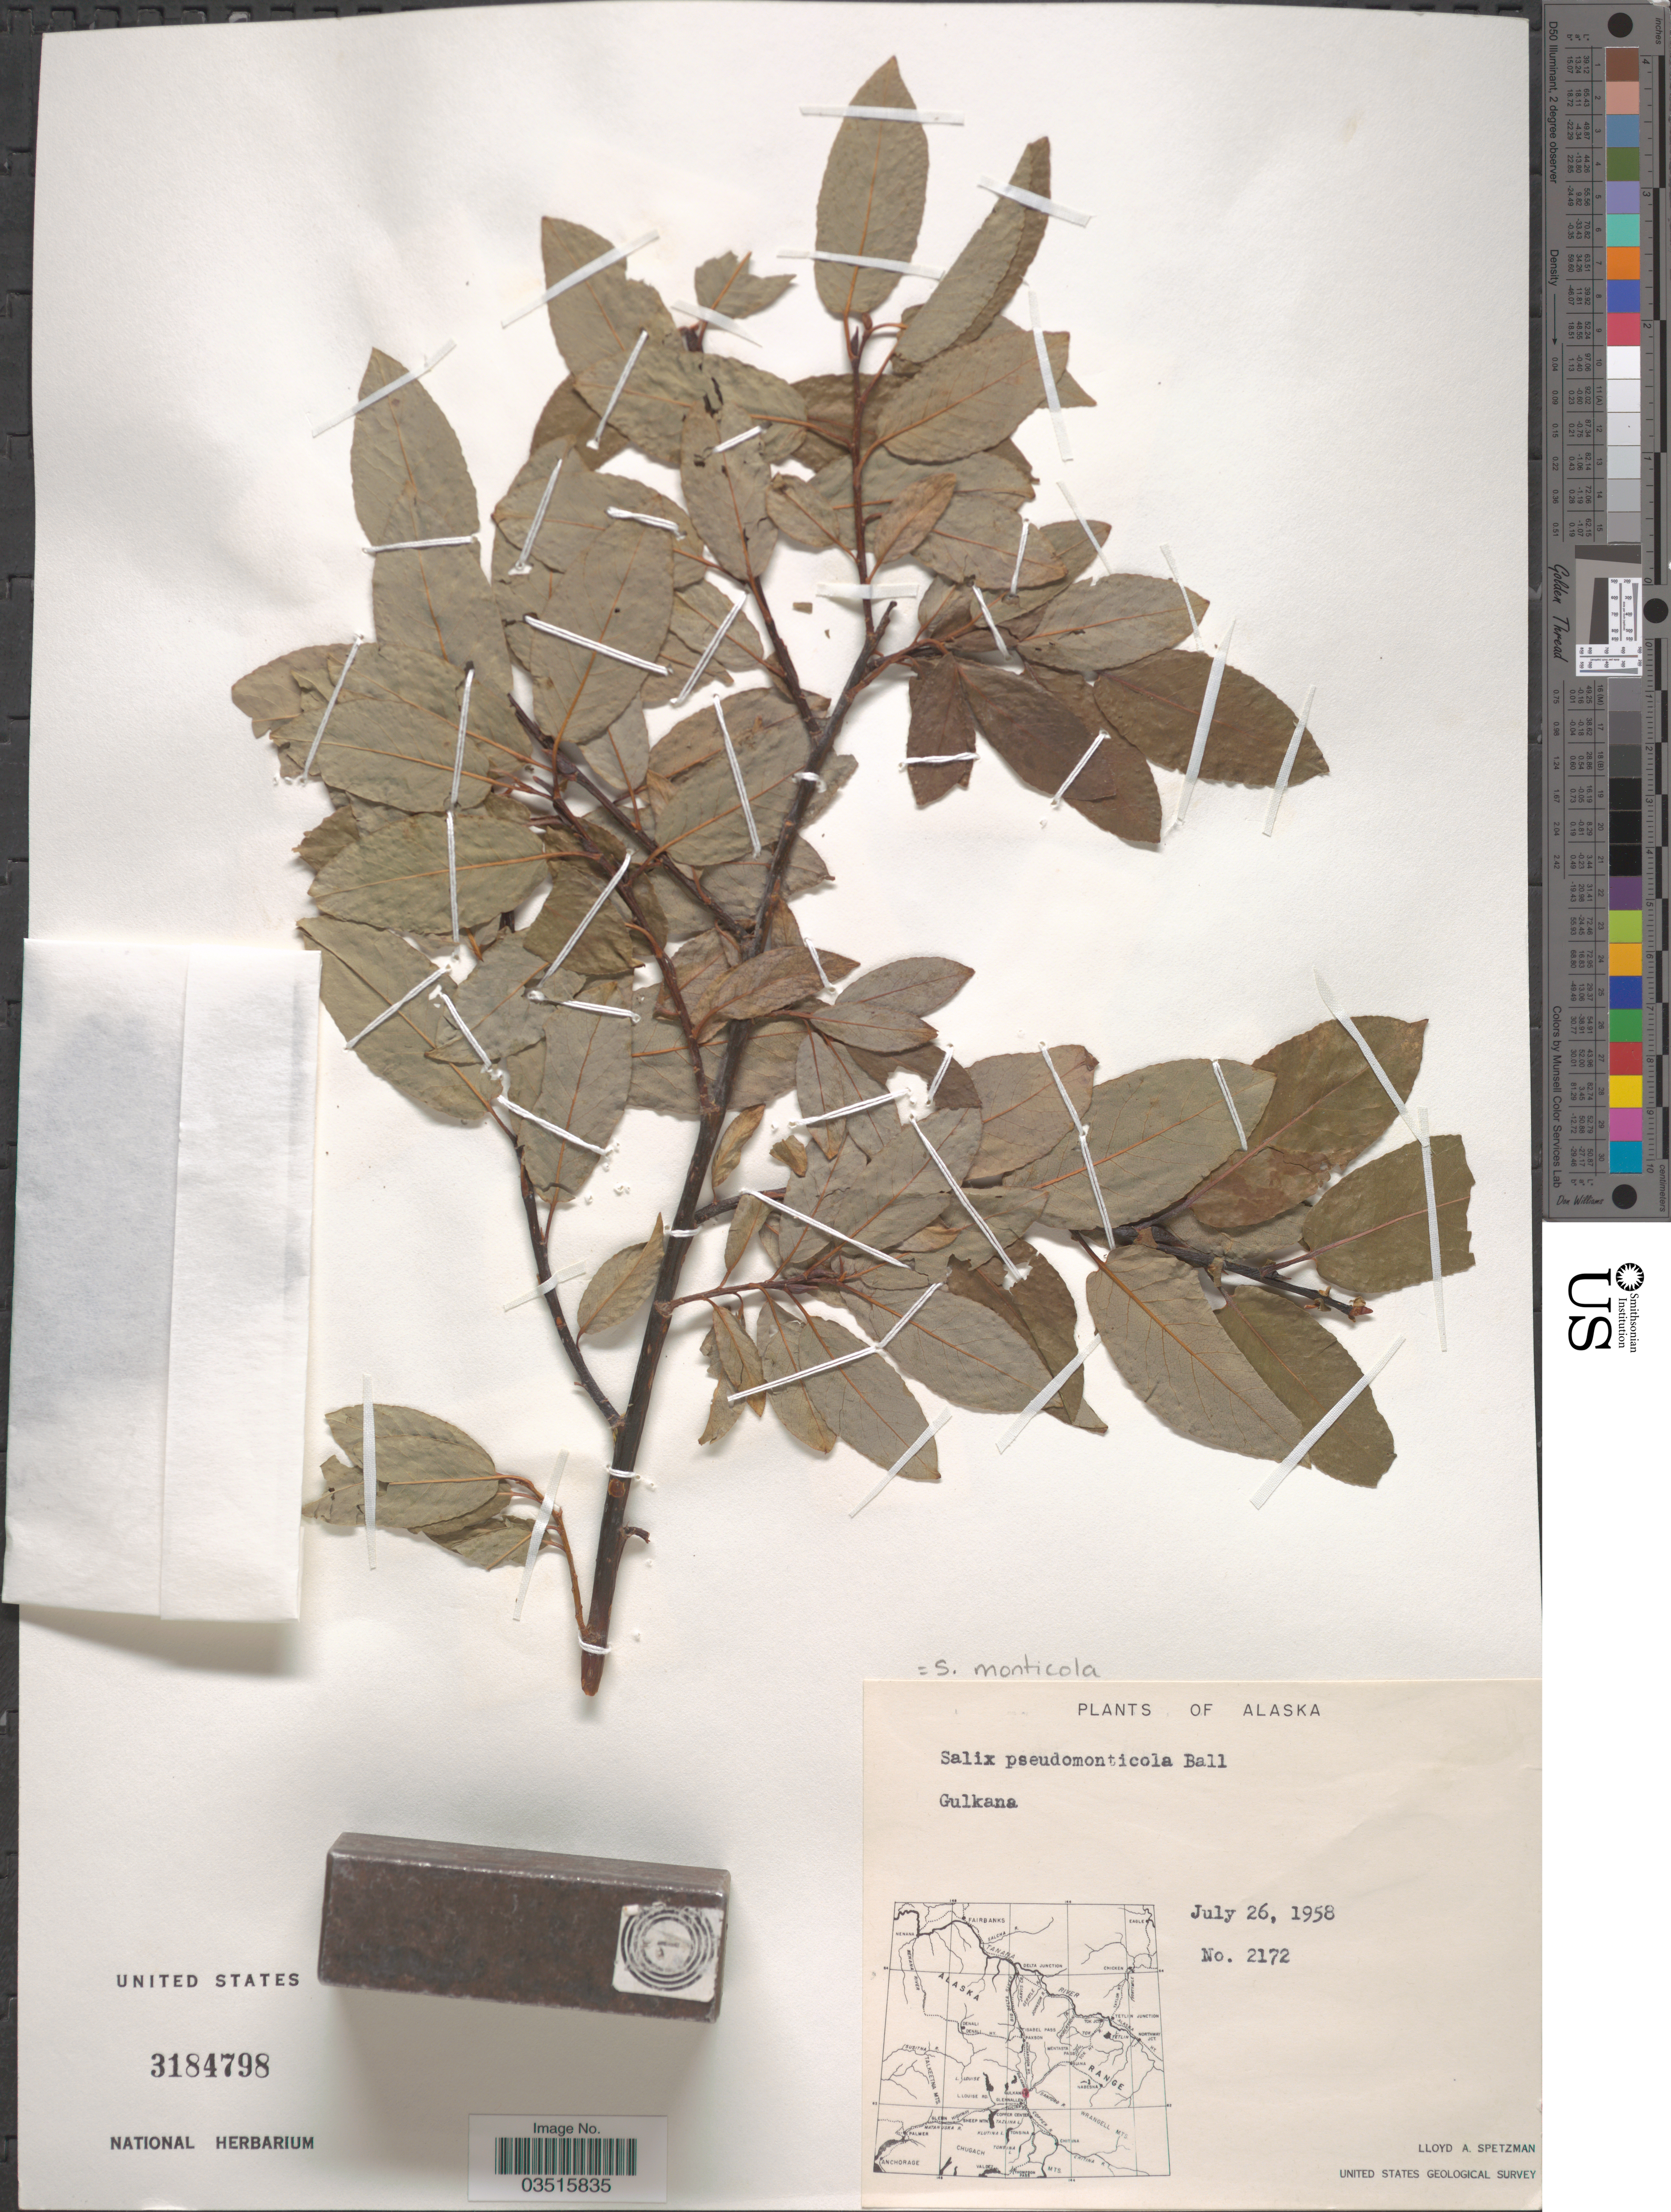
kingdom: Plantae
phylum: Tracheophyta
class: Magnoliopsida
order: Malpighiales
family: Salicaceae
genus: Salix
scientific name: Salix monticola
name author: Bebb.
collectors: L. Spetzman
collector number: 2172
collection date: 1958-07-26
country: United States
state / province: Alaska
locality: Gulkana.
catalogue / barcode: US 3184798